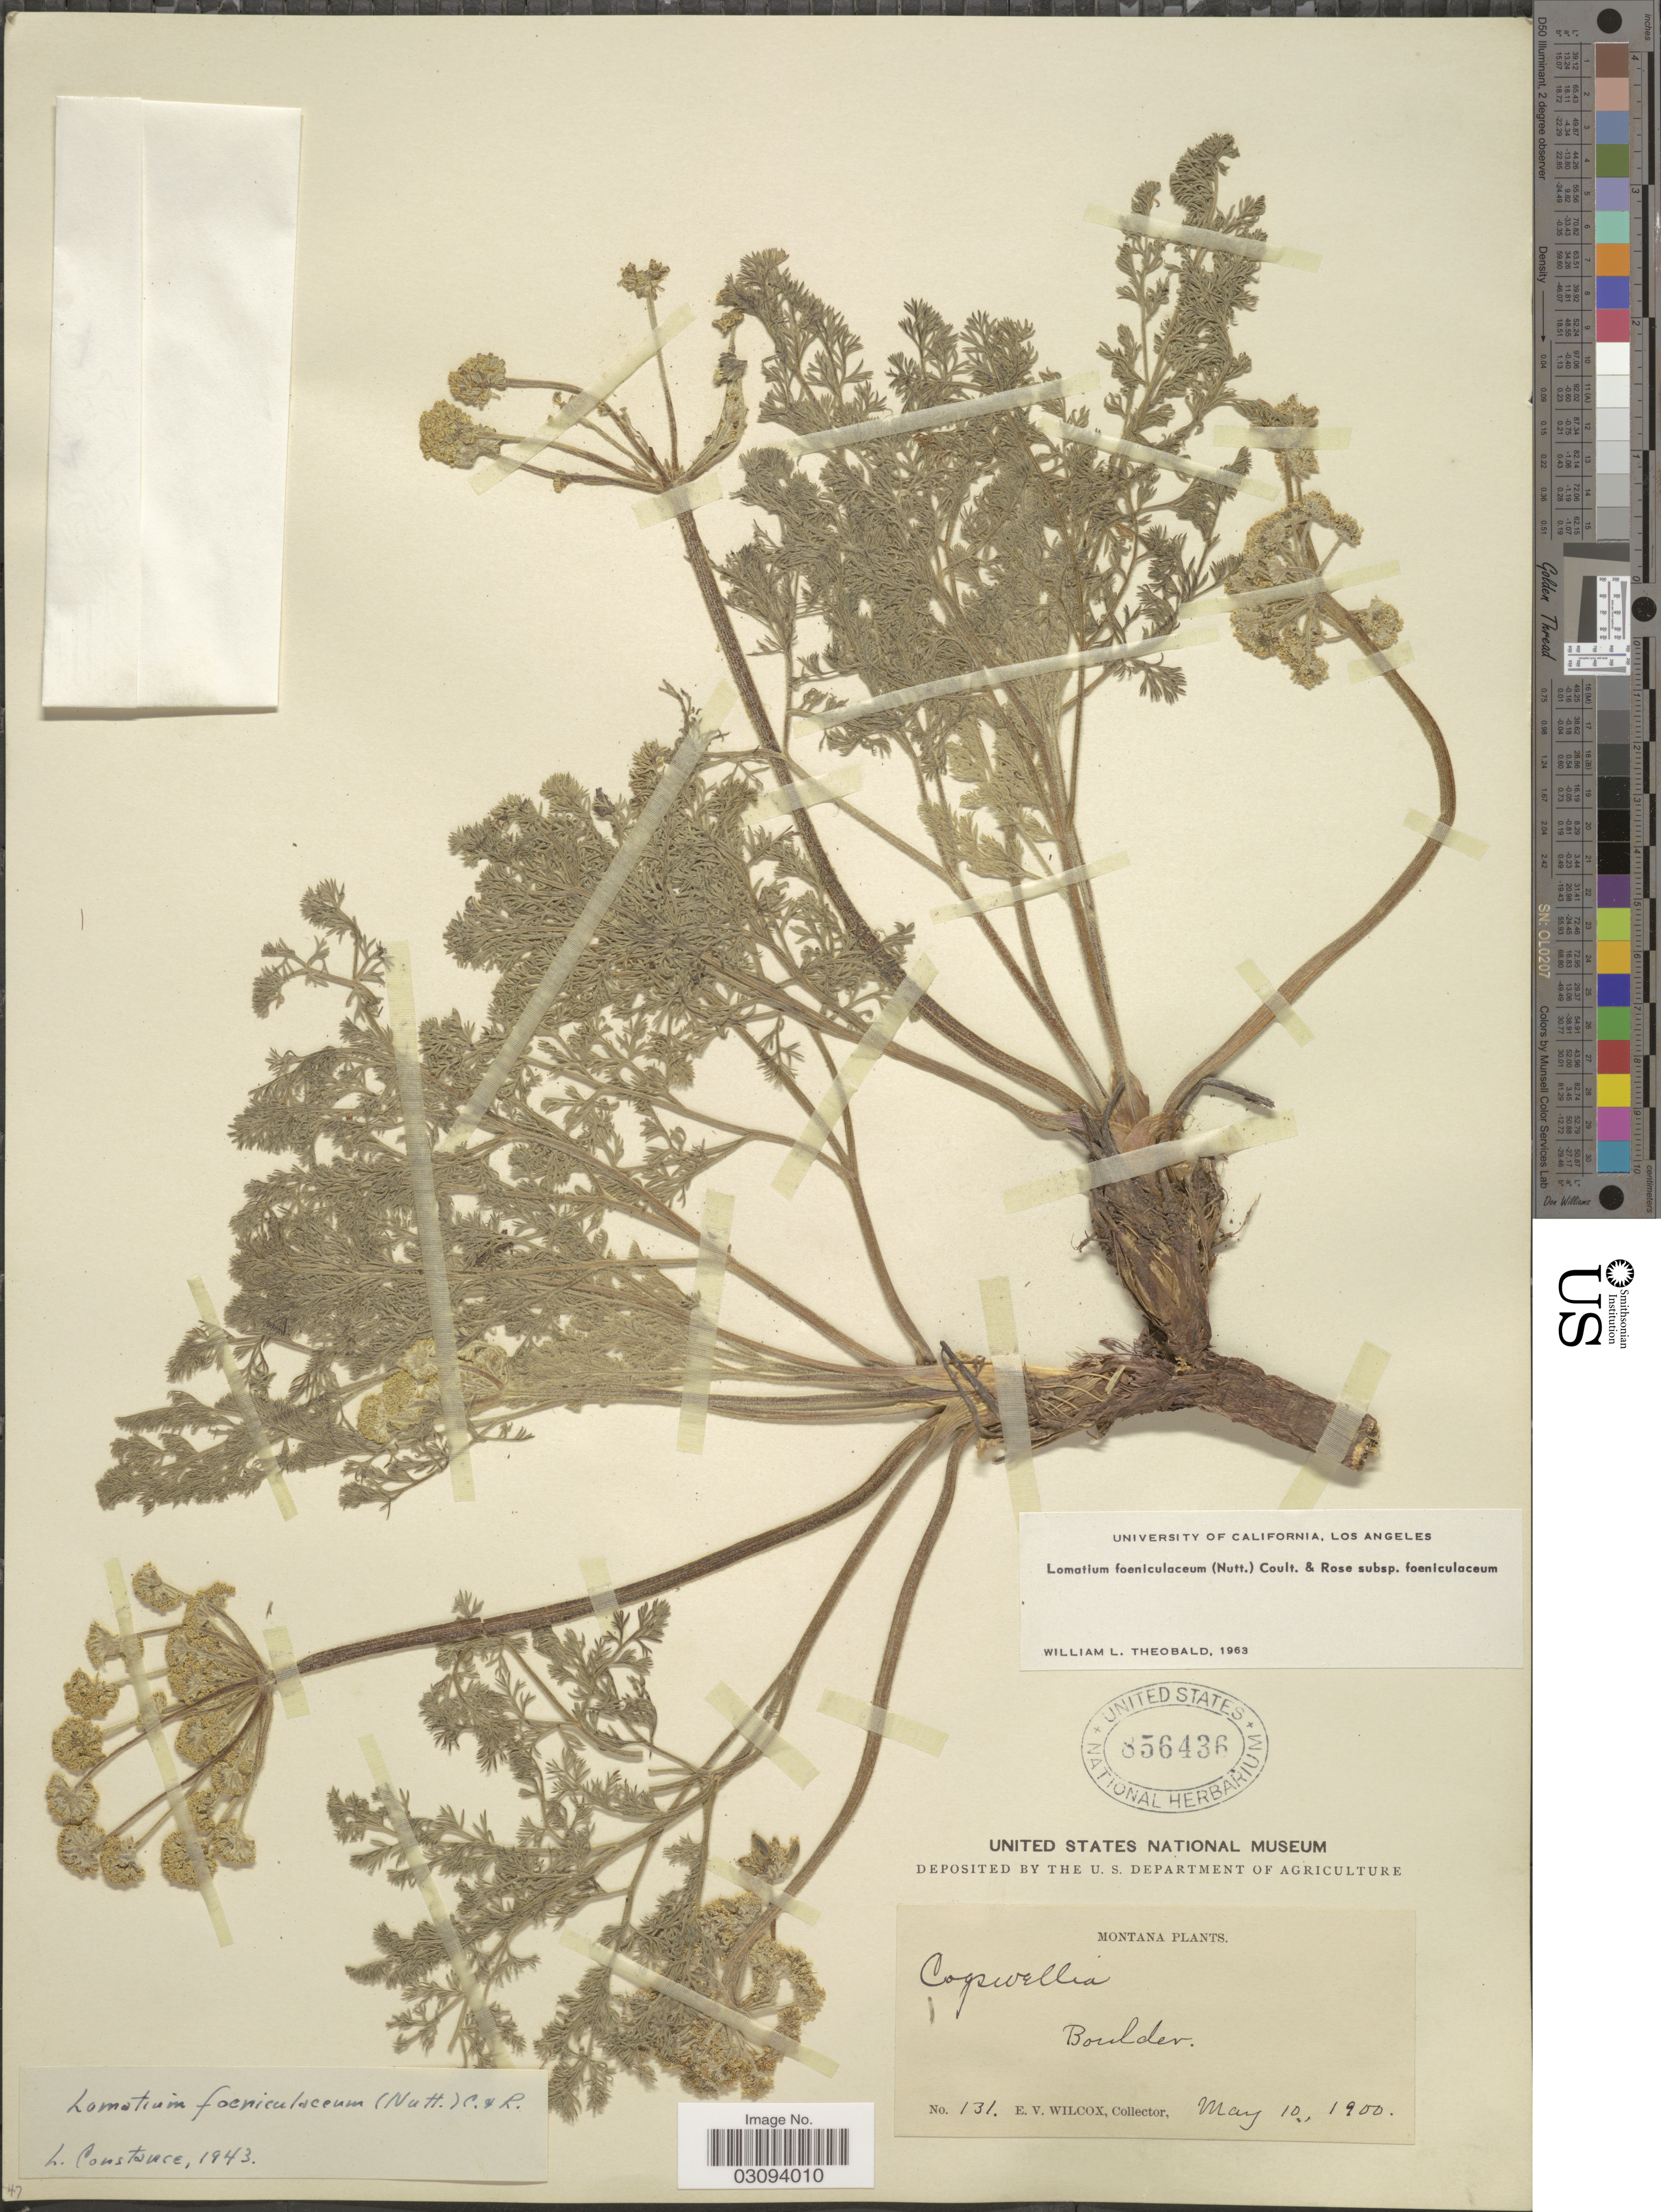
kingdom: Plantae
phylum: Tracheophyta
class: Magnoliopsida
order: Apiales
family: Apiaceae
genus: Lomatium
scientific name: Lomatium foeniculaceum subsp. foeniculaceum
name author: (Nutt.) J.M. Coult. & Rose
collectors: E. V. Wilcox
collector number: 131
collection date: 1900-05-10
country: United States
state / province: Montana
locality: Boulder.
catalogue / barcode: US 856436